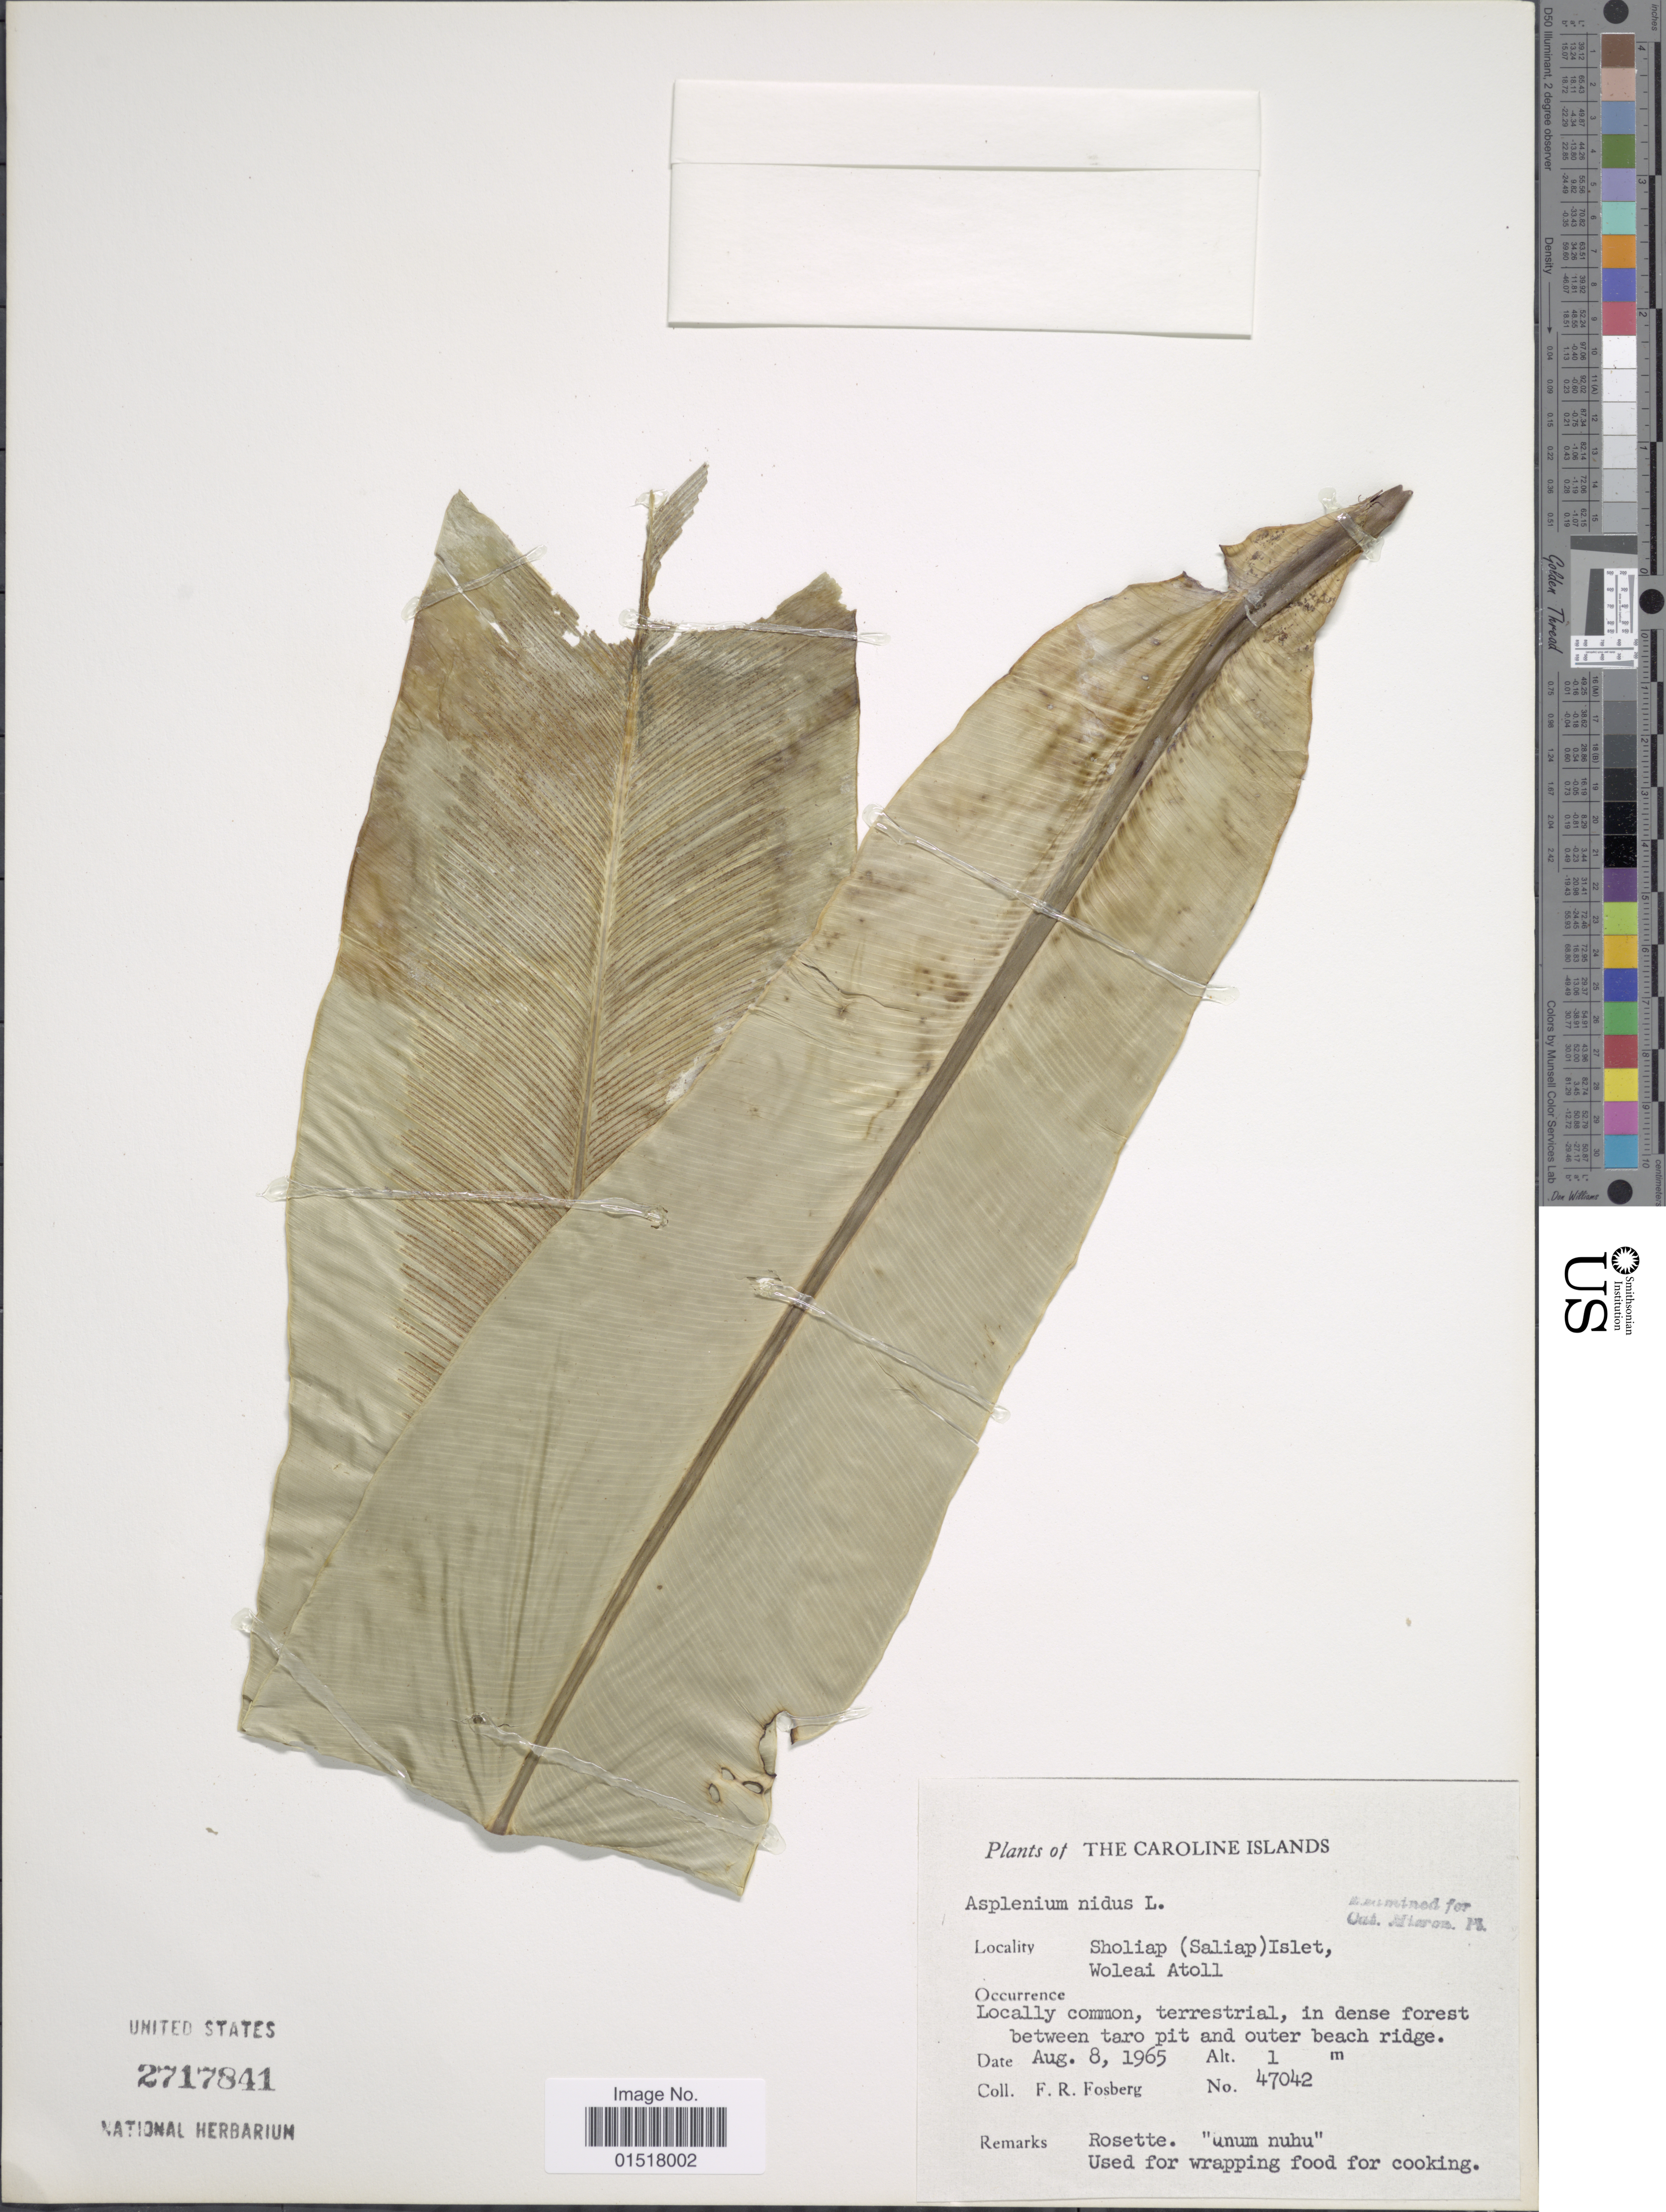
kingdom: Plantae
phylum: Tracheophyta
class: Polypodiopsida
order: Polypodiales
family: Aspleniaceae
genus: Asplenium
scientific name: Asplenium nidus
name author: L.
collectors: F. R. Fosberg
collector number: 47042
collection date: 1965-08-08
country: Micronesia, Federated States of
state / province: Yap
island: Woleai Atoll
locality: Caroline Islands. Sholiap (Saliap) Islet, Woleai Atoll.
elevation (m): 1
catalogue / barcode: US 2717841